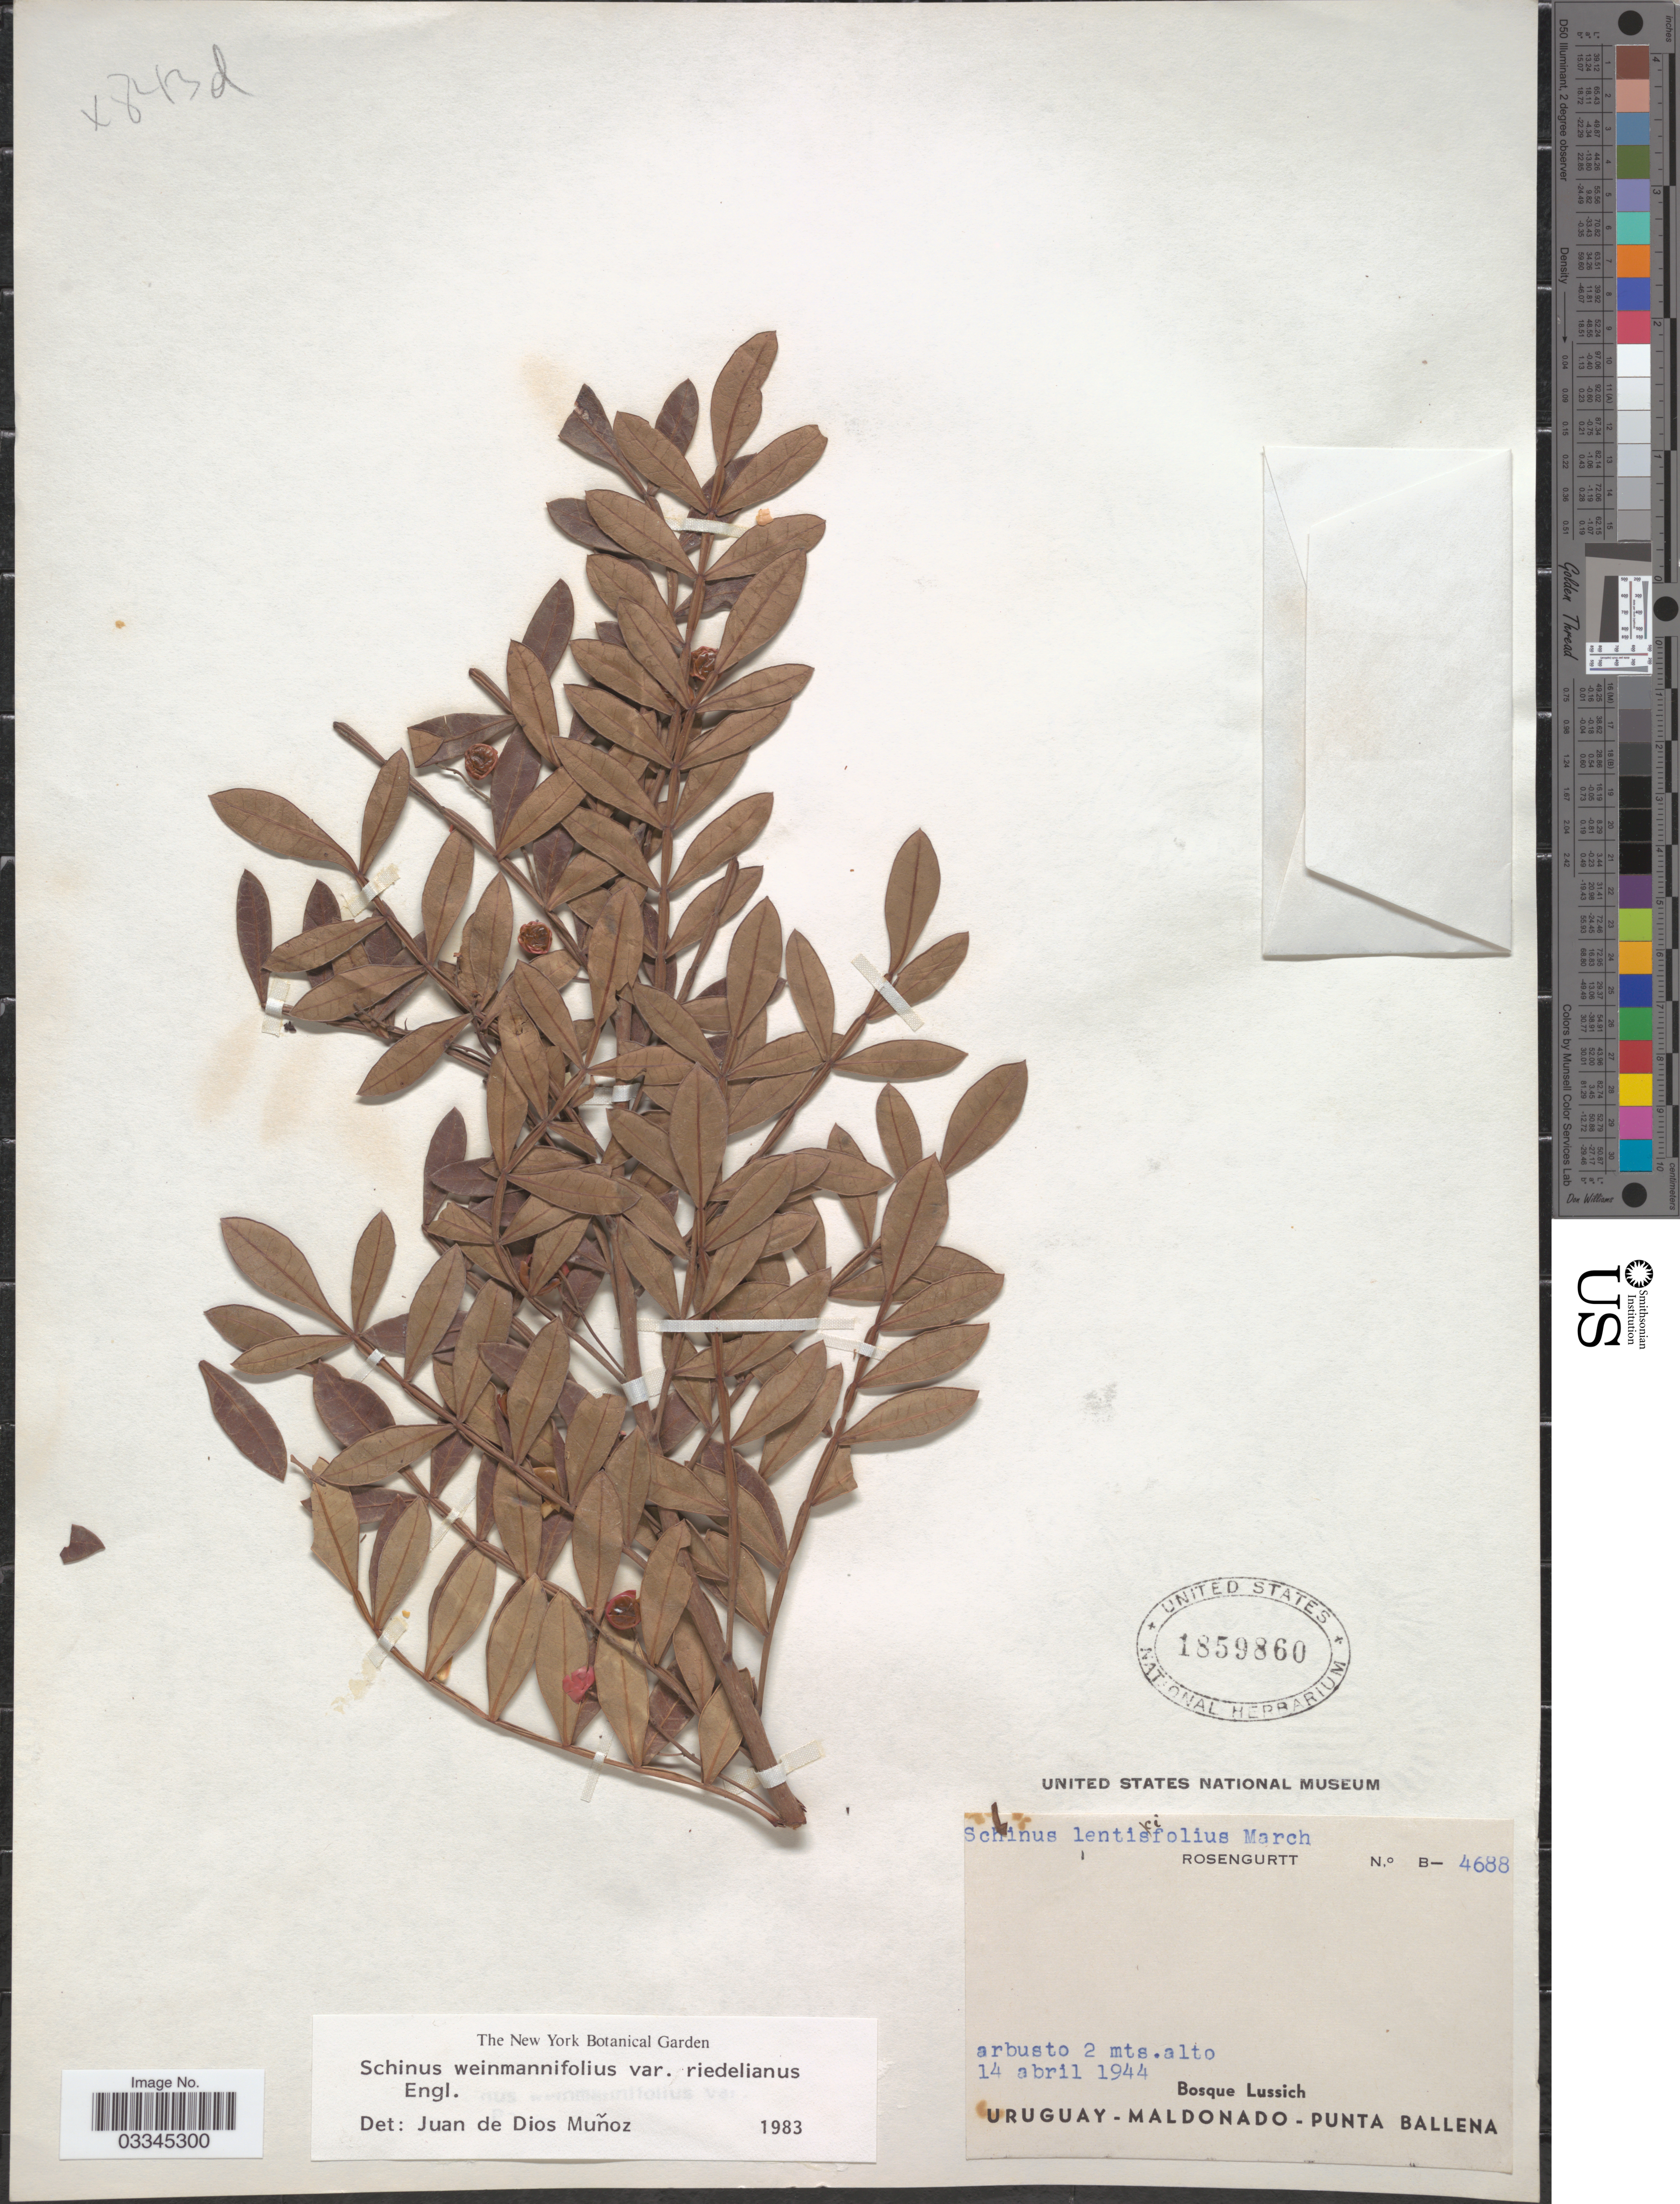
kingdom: Plantae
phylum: Tracheophyta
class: Magnoliopsida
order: Sapindales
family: Anacardiaceae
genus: Schinus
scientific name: Schinus weinmannifolia var. riedeliana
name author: Engl.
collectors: Rosengurtt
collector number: B-4688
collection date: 1944-04-14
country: Uruguay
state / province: Maldonado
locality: Maldonado - Punta Ballena.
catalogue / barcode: US 1859860